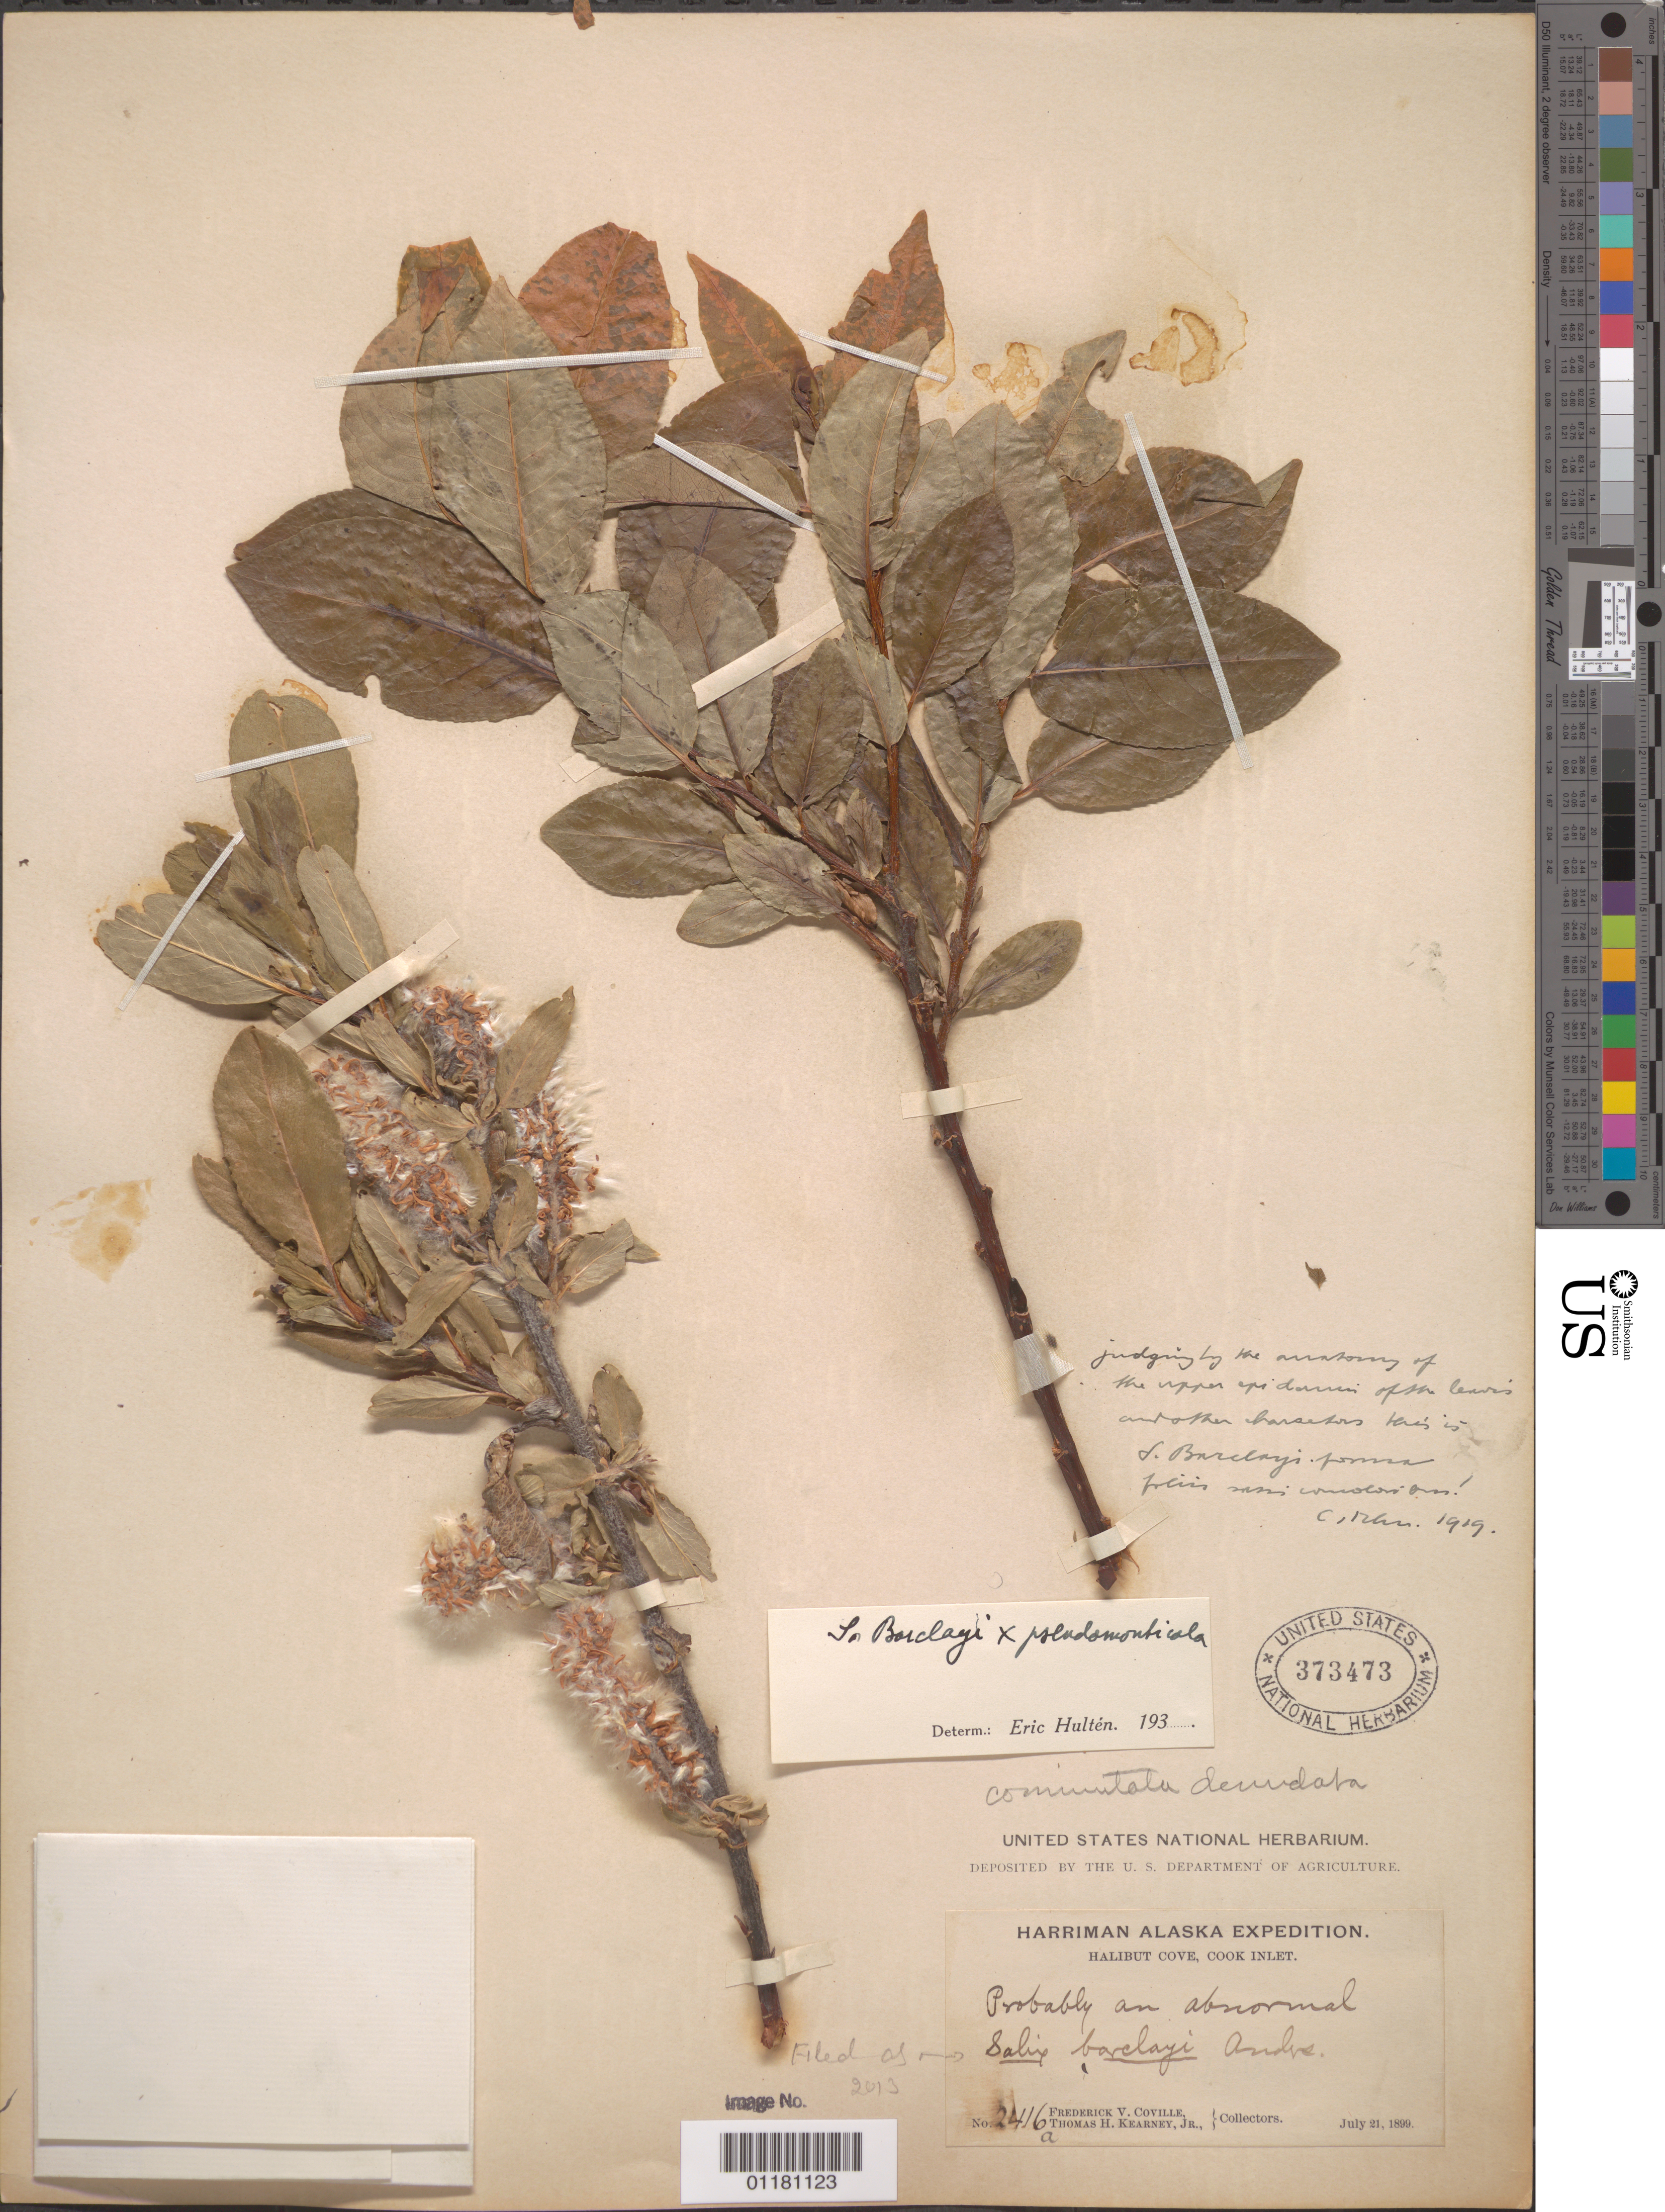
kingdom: Plantae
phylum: Tracheophyta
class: Magnoliopsida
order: Malpighiales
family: Salicaceae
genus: Salix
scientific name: Salix barclayi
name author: Andersson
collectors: F. V. Coville & T. H. Kearney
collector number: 2416a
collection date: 1899-07-21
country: United States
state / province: Alaska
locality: Halibut Cove, Cook Inlet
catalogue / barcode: US 373473